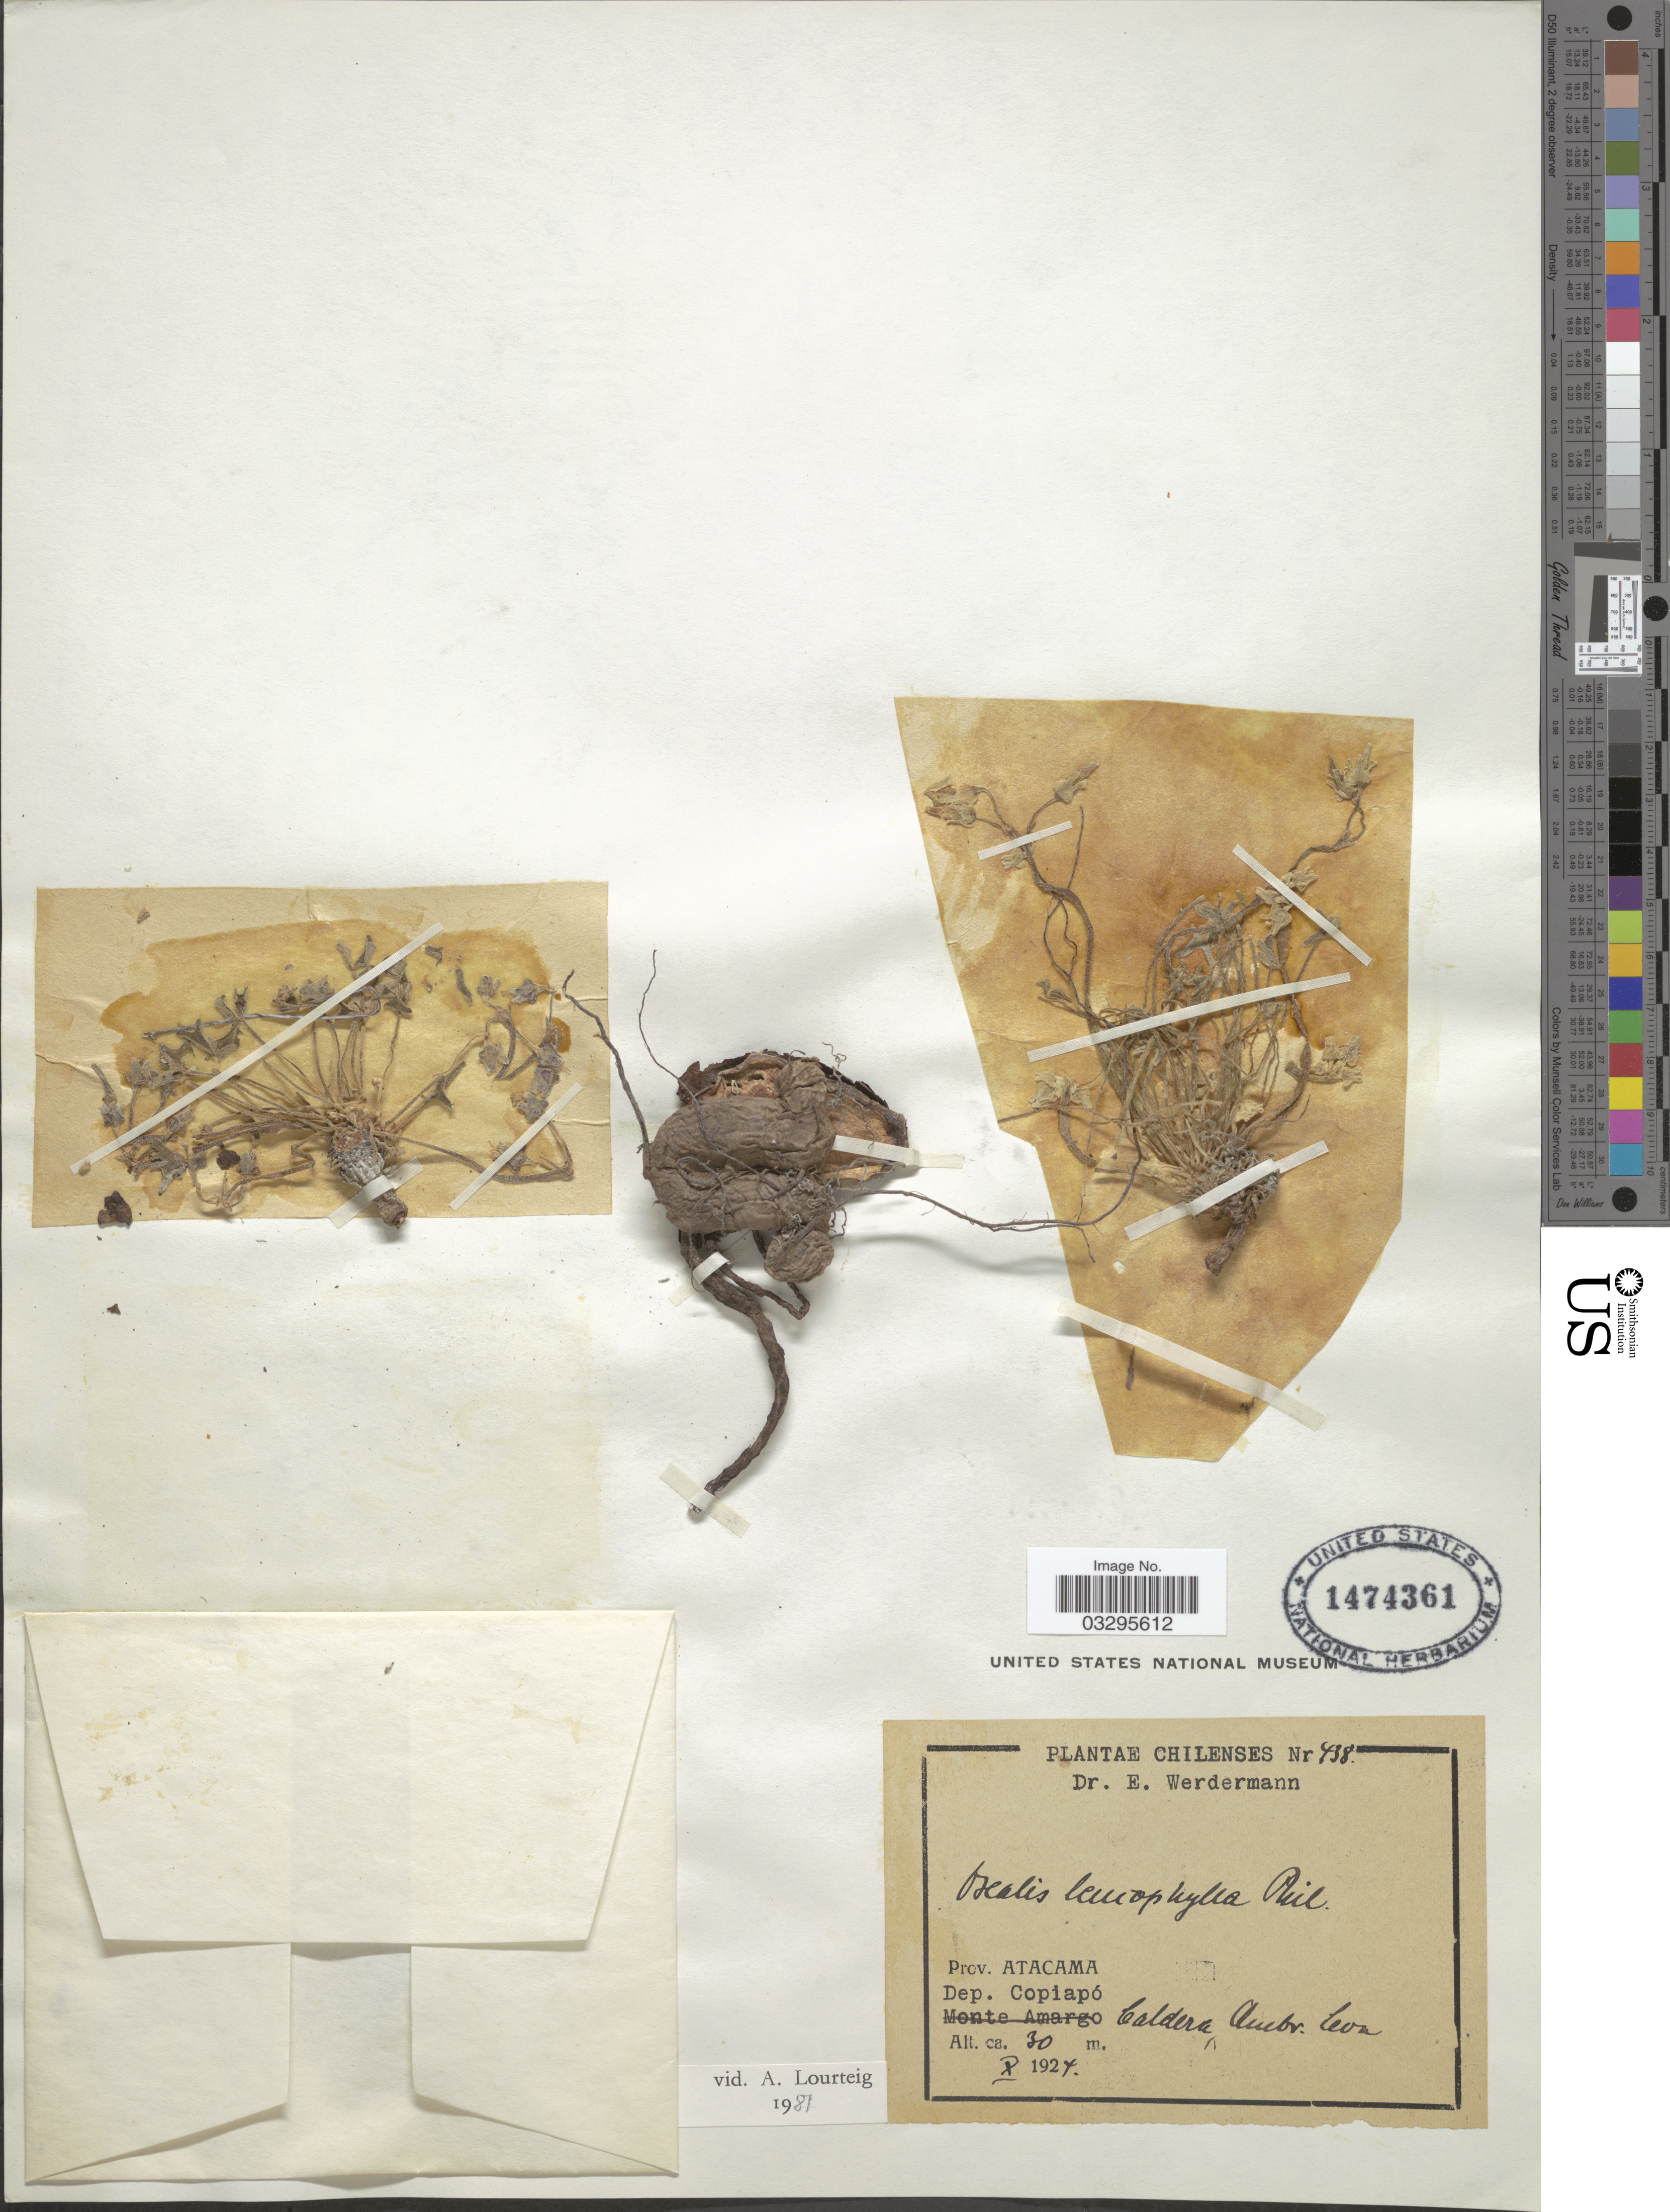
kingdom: Plantae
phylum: Tracheophyta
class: Magnoliopsida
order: Oxalidales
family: Oxalidaceae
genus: Oxalis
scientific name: Oxalis leucophylla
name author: Phil.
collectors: E. Werdermann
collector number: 438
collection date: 1924-10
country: Chile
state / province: Atacama (III)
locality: Dep. Copiapó, Caldera Quebr. Leon.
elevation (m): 30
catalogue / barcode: US 1474361